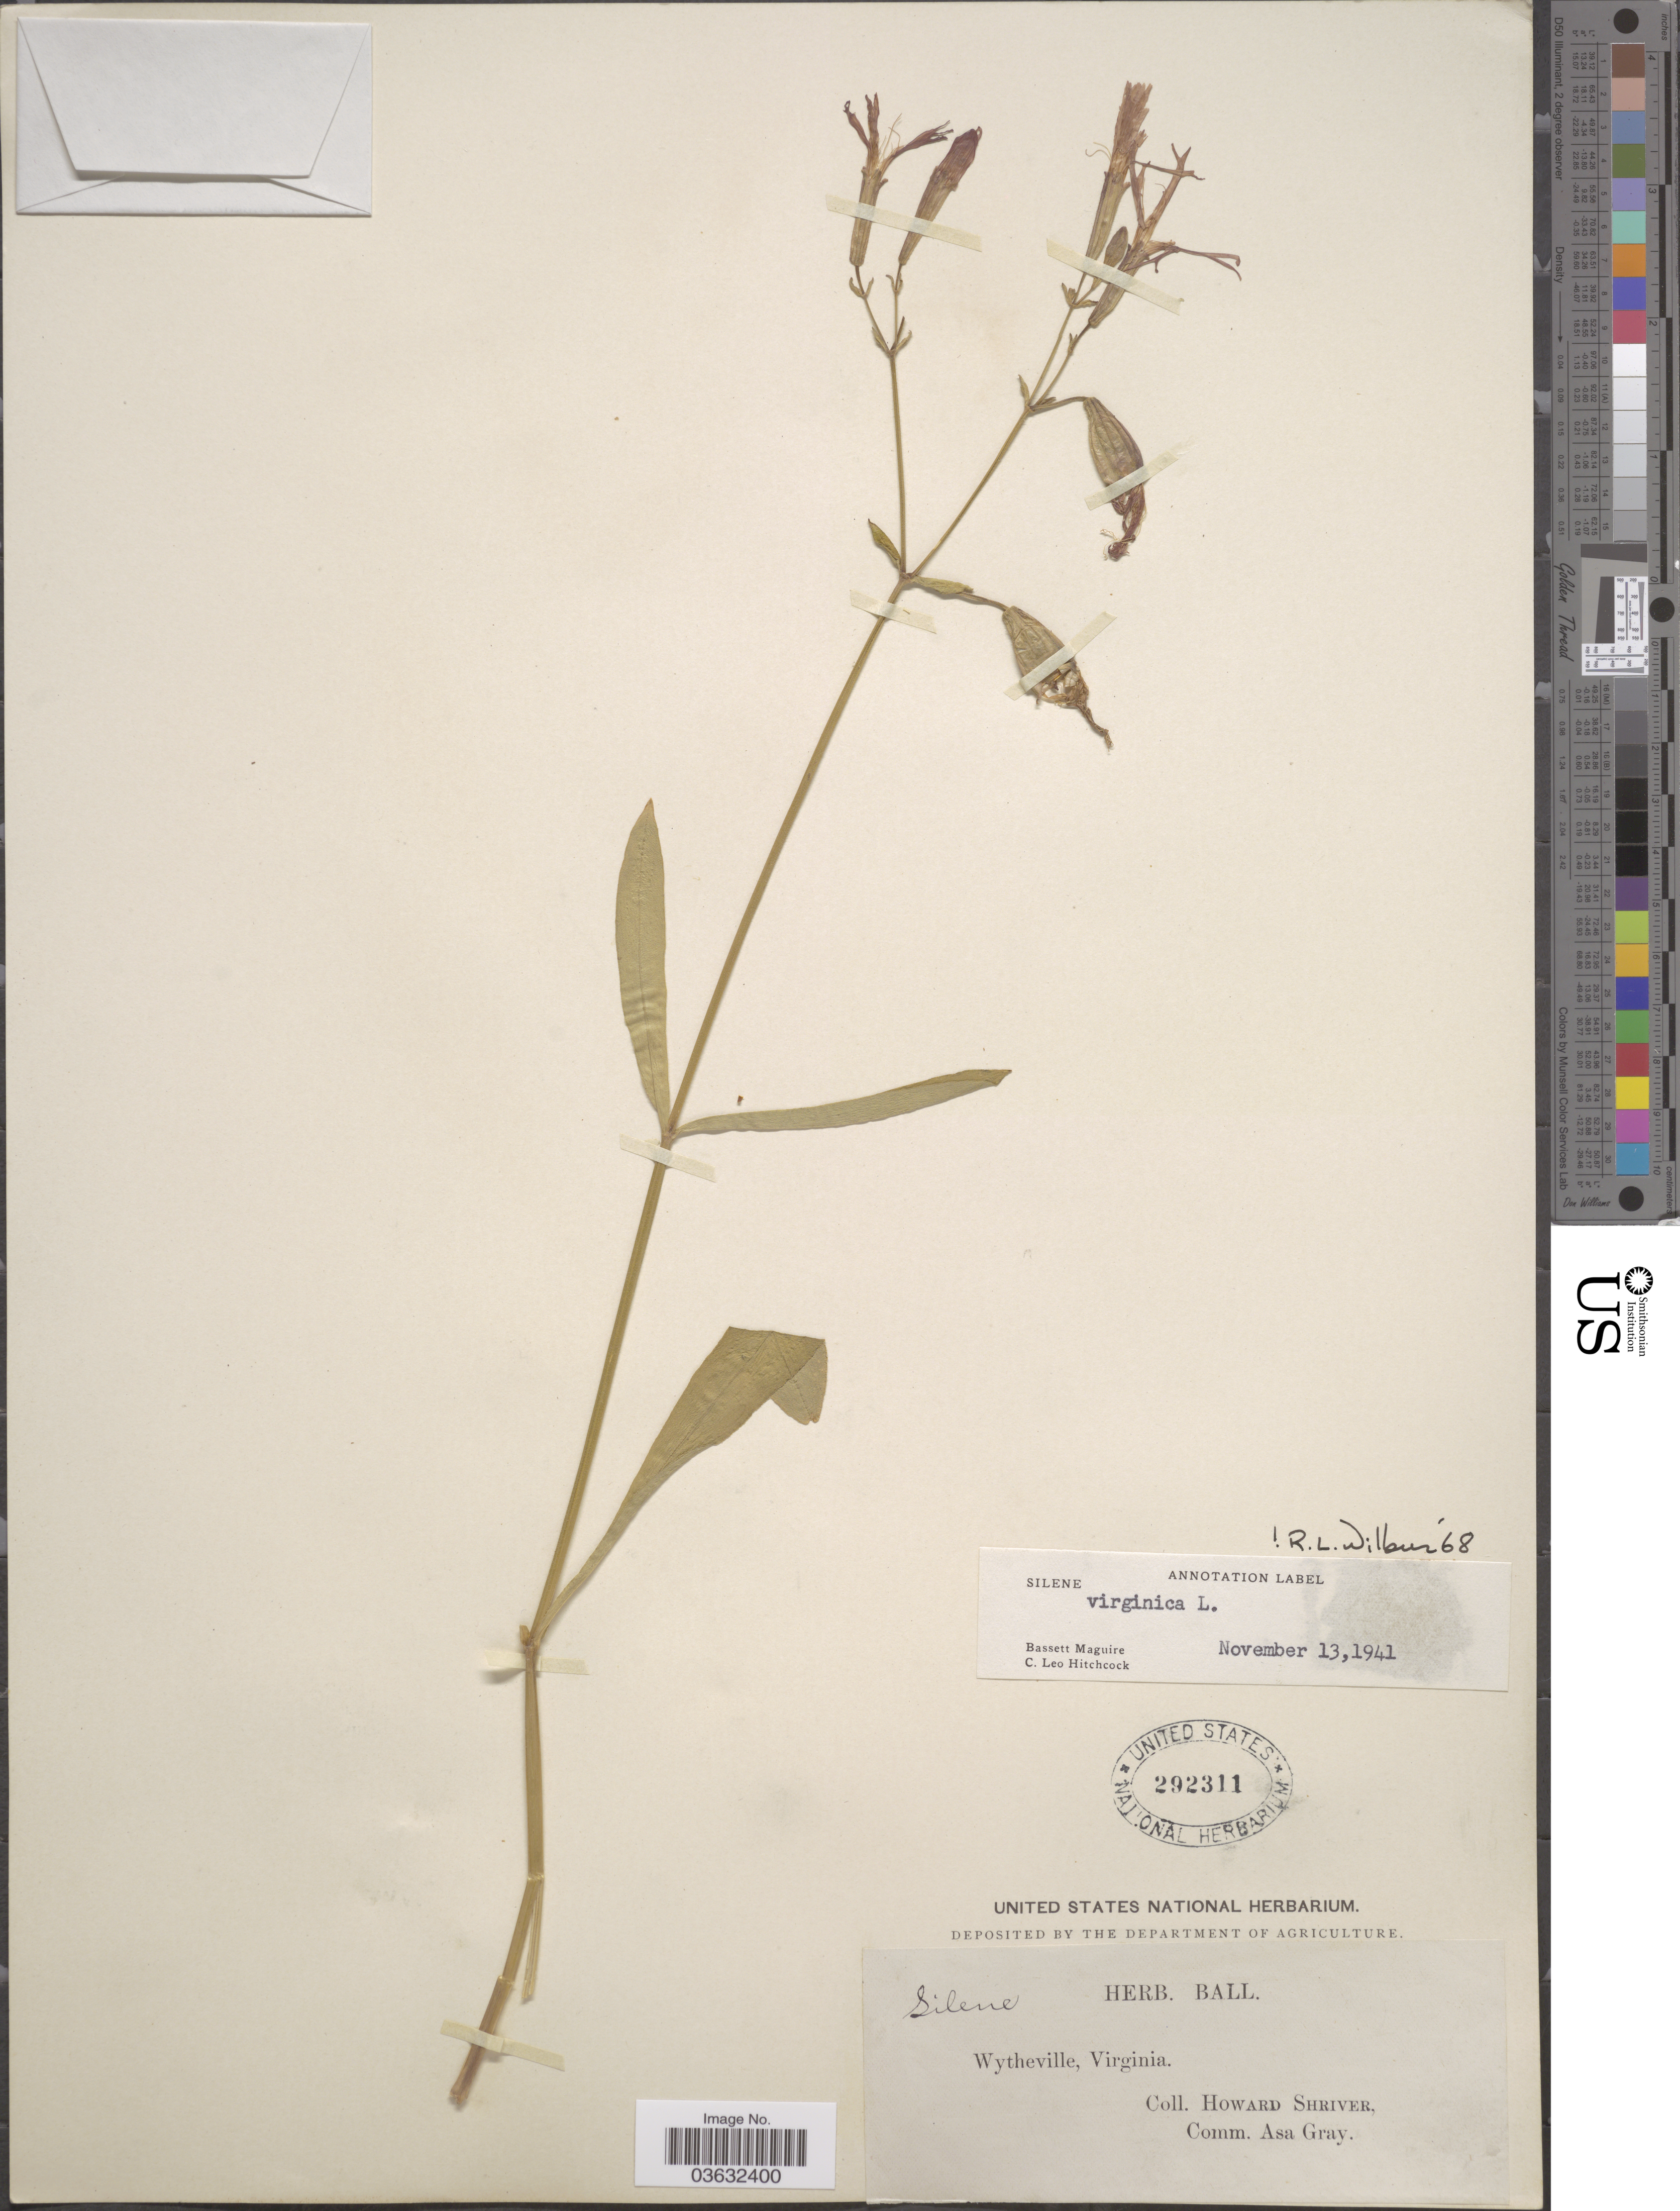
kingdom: Plantae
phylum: Tracheophyta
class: Magnoliopsida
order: Caryophyllales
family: Caryophyllaceae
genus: Silene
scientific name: Silene virginica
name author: L.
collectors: H. Shriver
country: United States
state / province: Virginia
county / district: Wythe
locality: Wytheville.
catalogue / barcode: US 292311